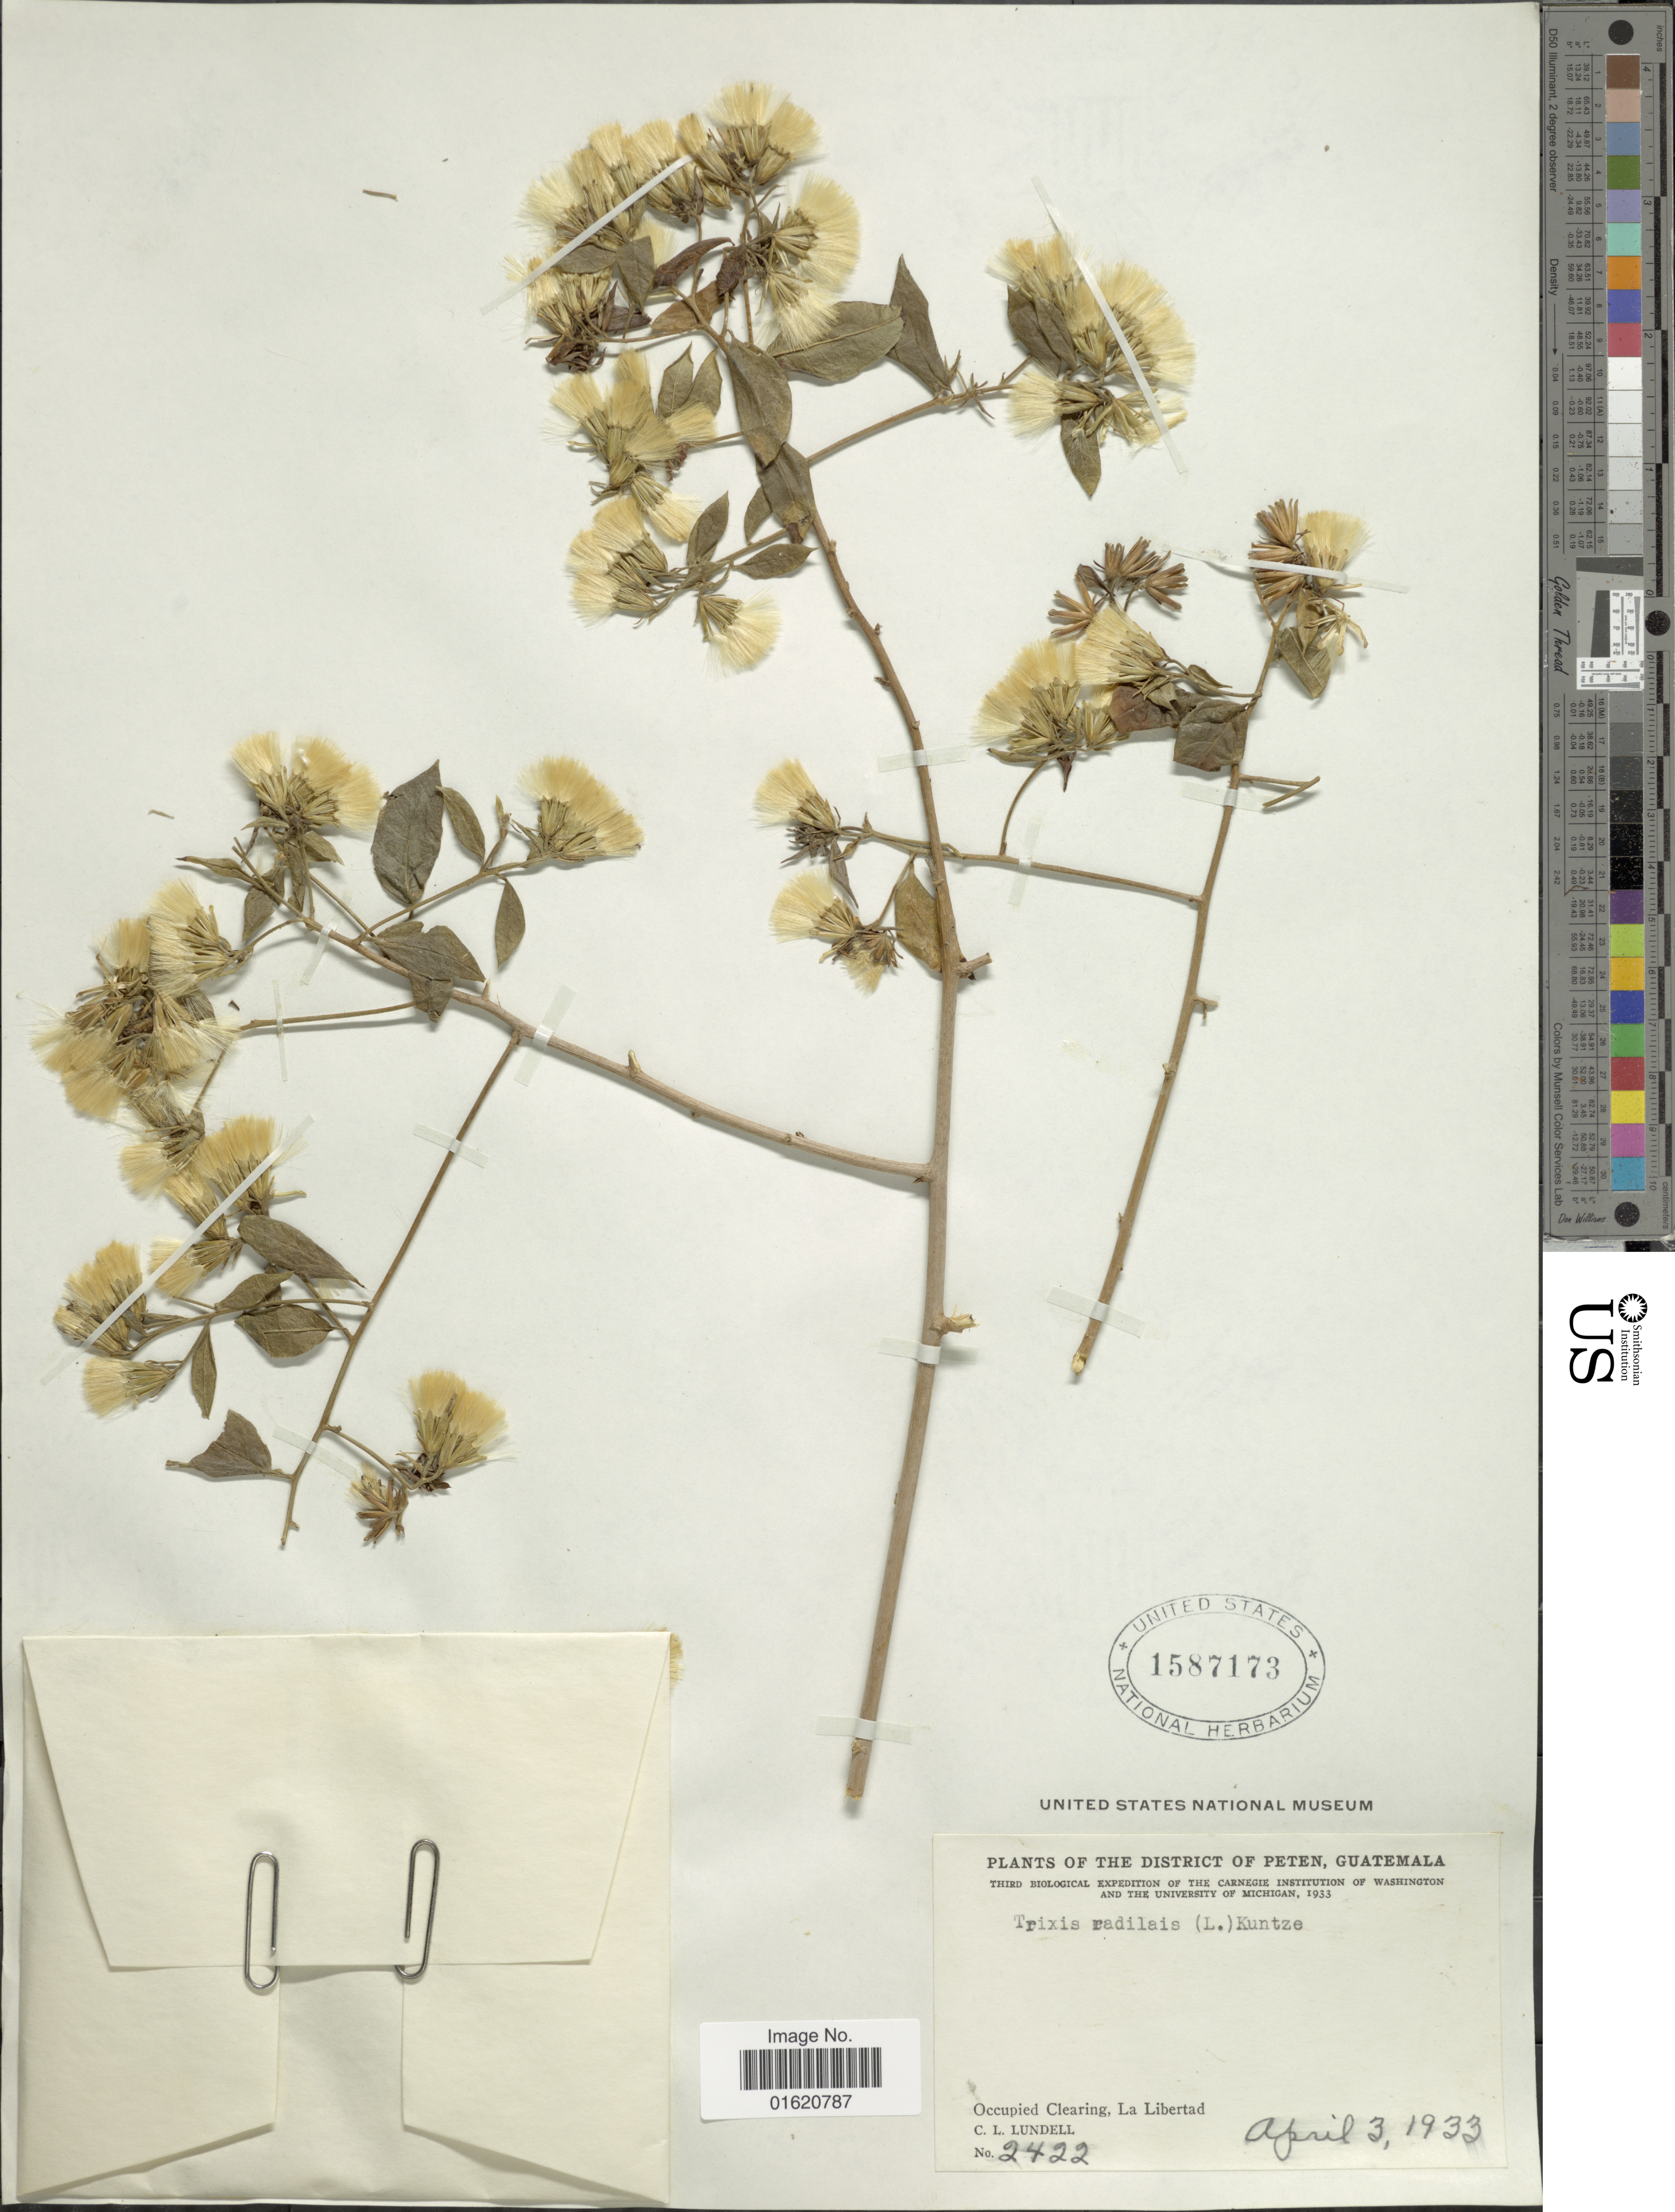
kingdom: Plantae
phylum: Tracheophyta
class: Magnoliopsida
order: Asterales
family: Asteraceae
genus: Trixis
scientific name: Trixis radialis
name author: (L.) Kuntze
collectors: C. L. Lundell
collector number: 2422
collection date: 1933-04-03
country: Guatemala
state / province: El Petén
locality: District of Peten, Occupies Clearin, La Libertad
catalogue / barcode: US 1587173